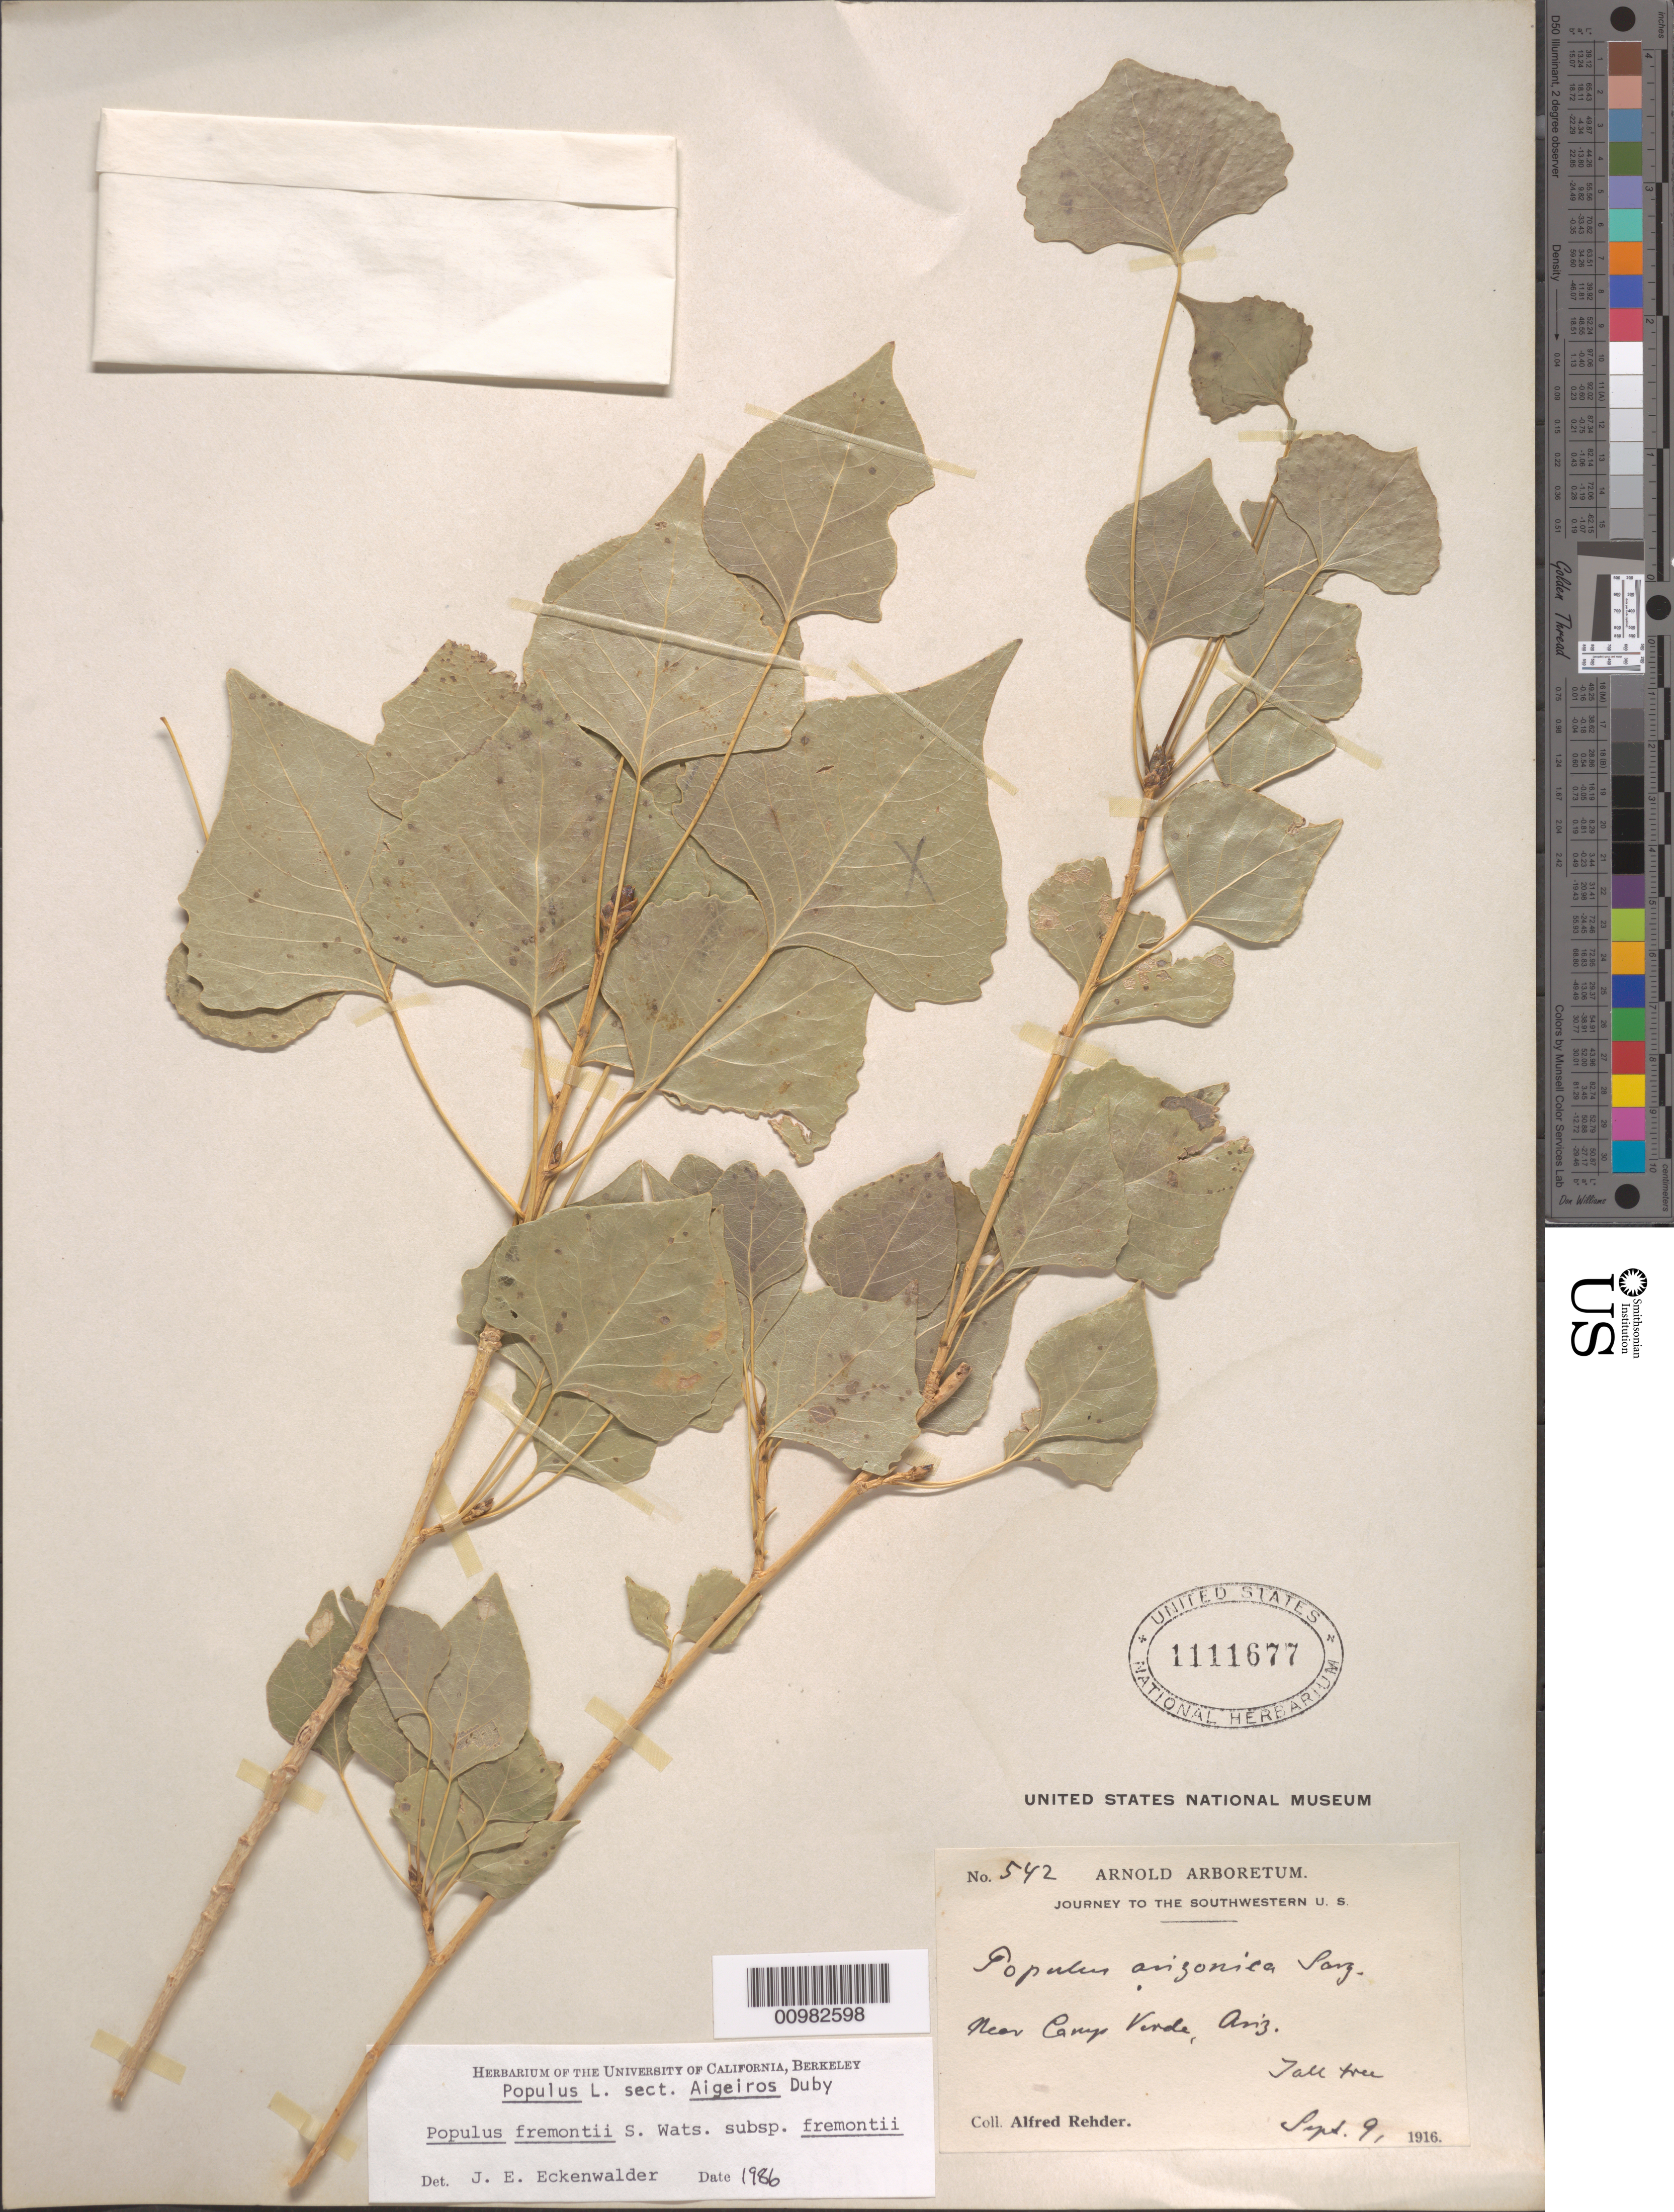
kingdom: Plantae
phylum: Tracheophyta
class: Magnoliopsida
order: Malpighiales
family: Salicaceae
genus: Populus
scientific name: Populus fremontii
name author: S. Watson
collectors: A. Rehder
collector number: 542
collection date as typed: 09 Sep 1916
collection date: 1916-09-09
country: United States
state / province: Arizona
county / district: Yavapai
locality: Near Camp Verde.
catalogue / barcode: US 1111677